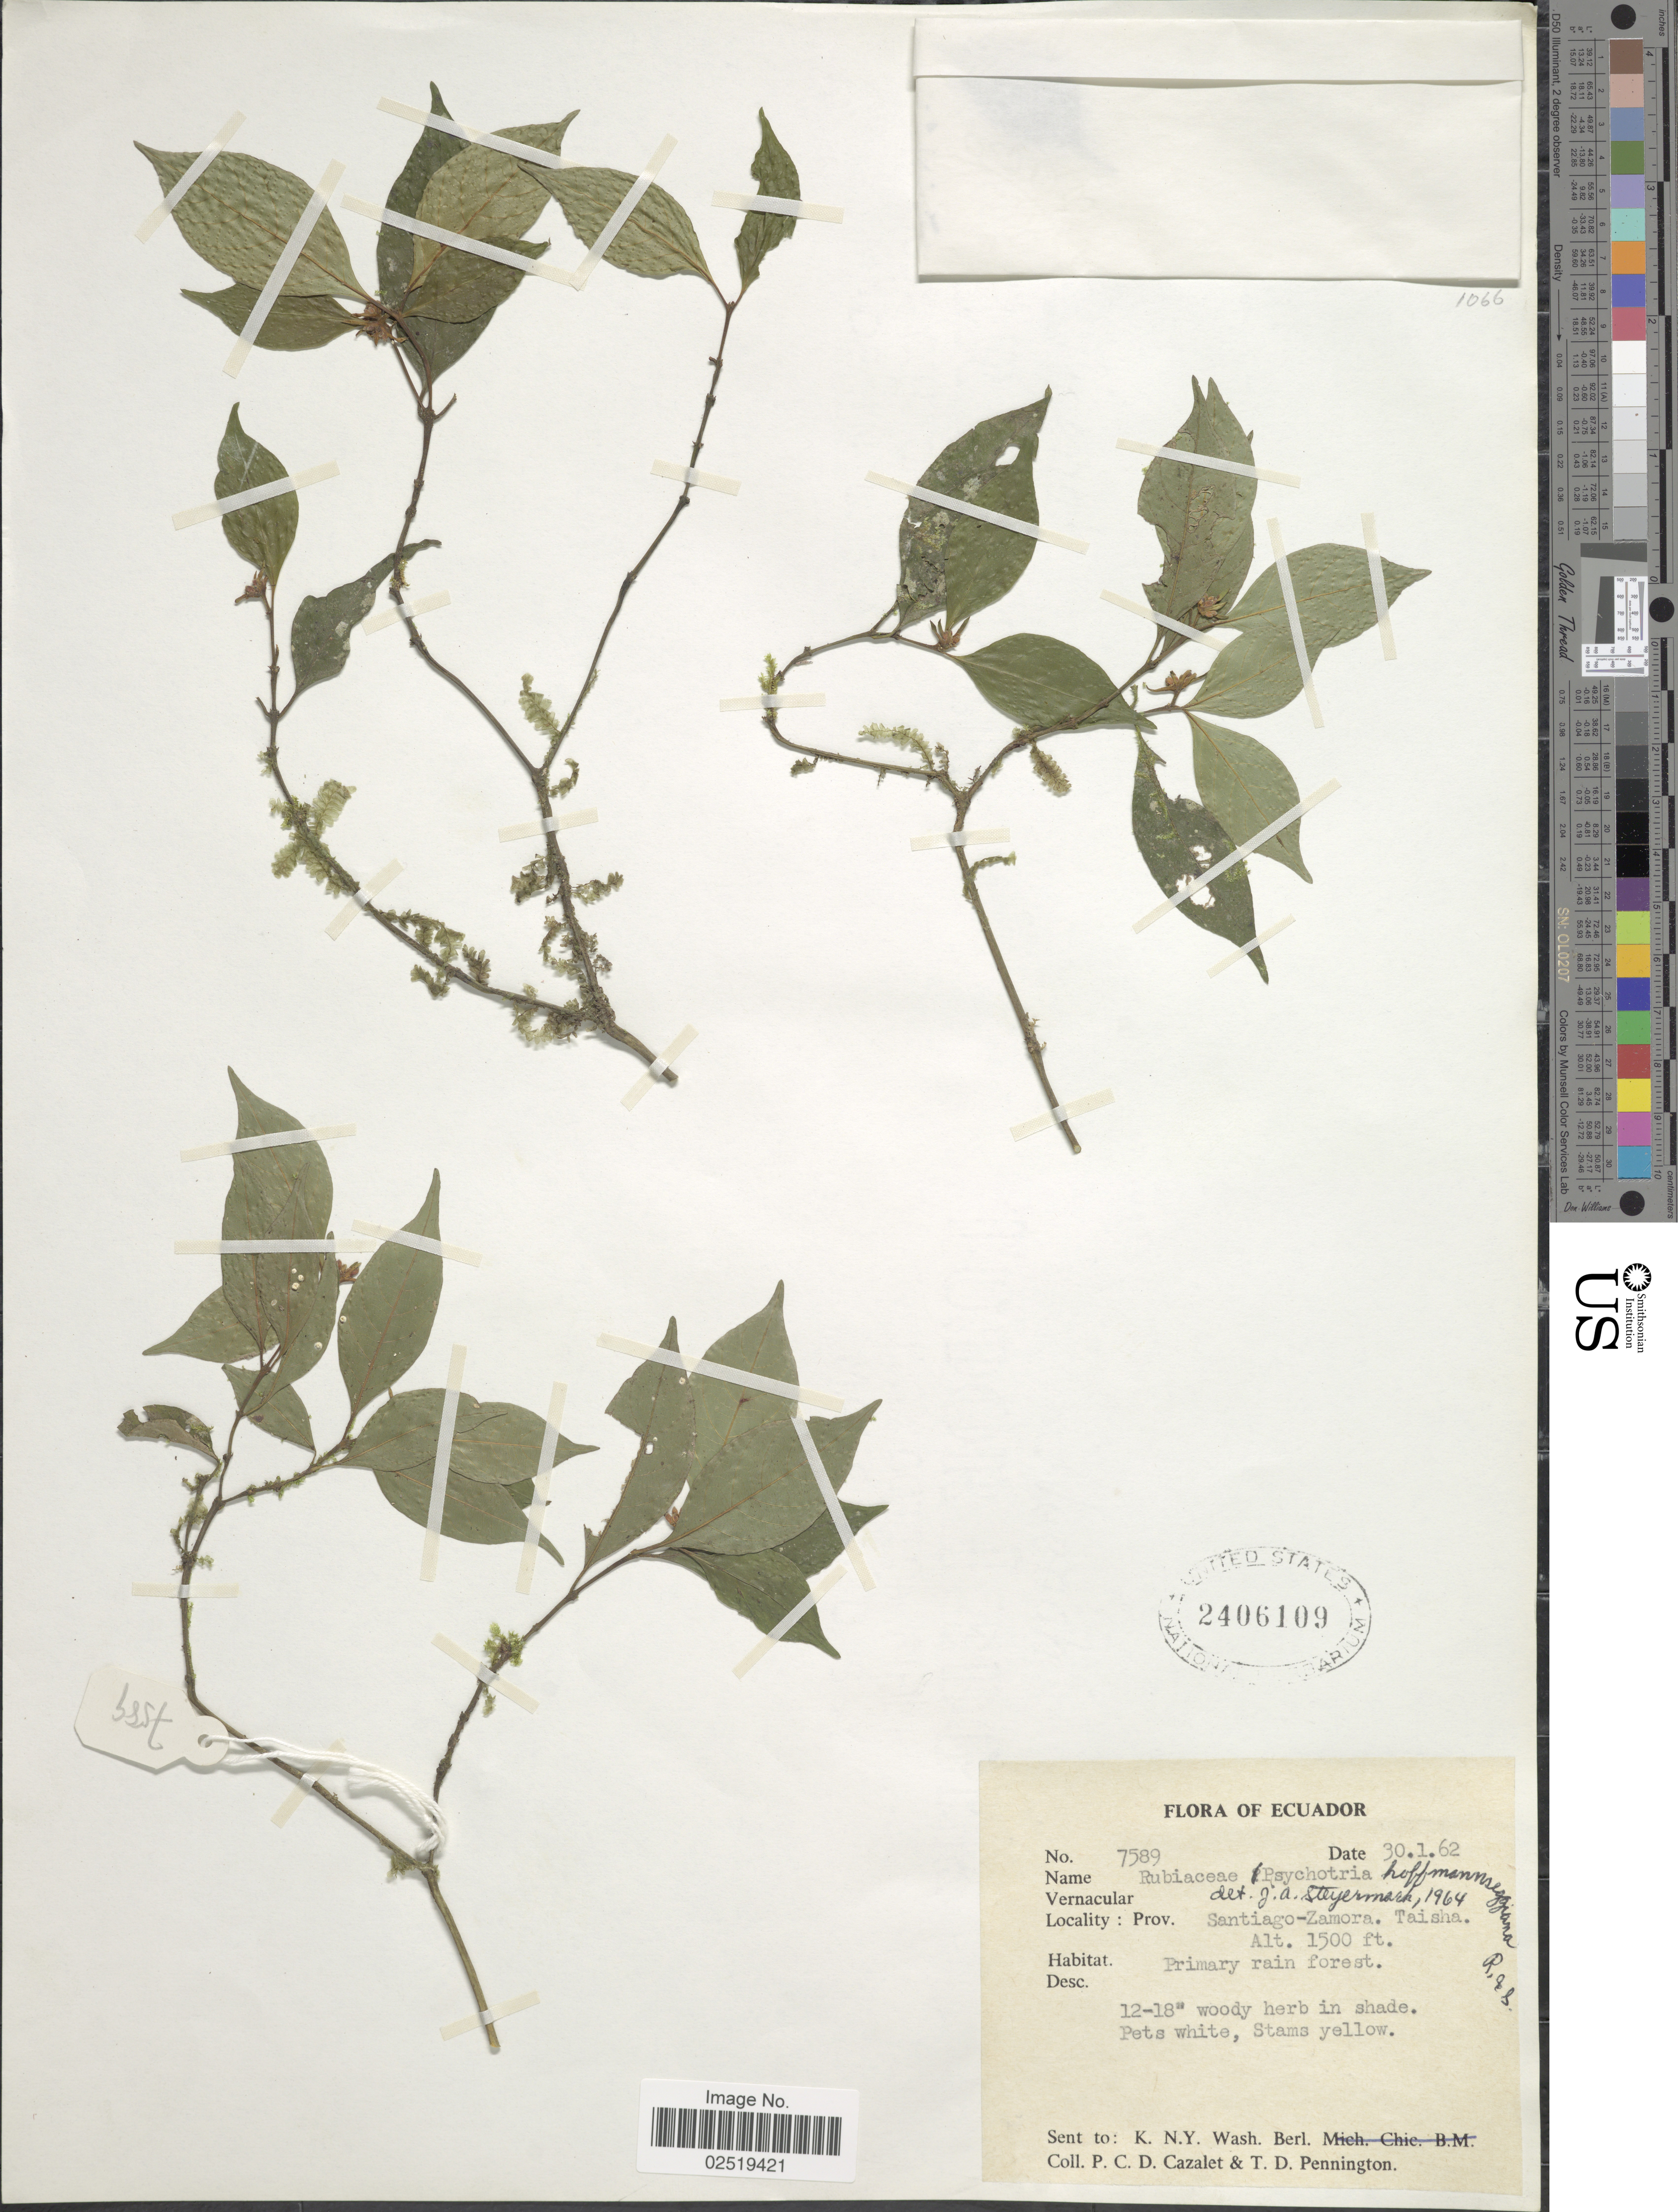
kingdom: Plantae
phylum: Tracheophyta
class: Magnoliopsida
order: Gentianales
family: Rubiaceae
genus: Psychotria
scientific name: Psychotria hoffmannseggiana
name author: (Willd. ex Roem. & Schult.) Müll. Arg.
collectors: P. C. D. Cazalet & T. D. Pennington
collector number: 7589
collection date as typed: Transcribed d/m/y: 30/1/62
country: Ecuador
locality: Prov. Santiago-Zamora, Taisha, Primary rain forest.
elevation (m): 457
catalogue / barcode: US 2406109